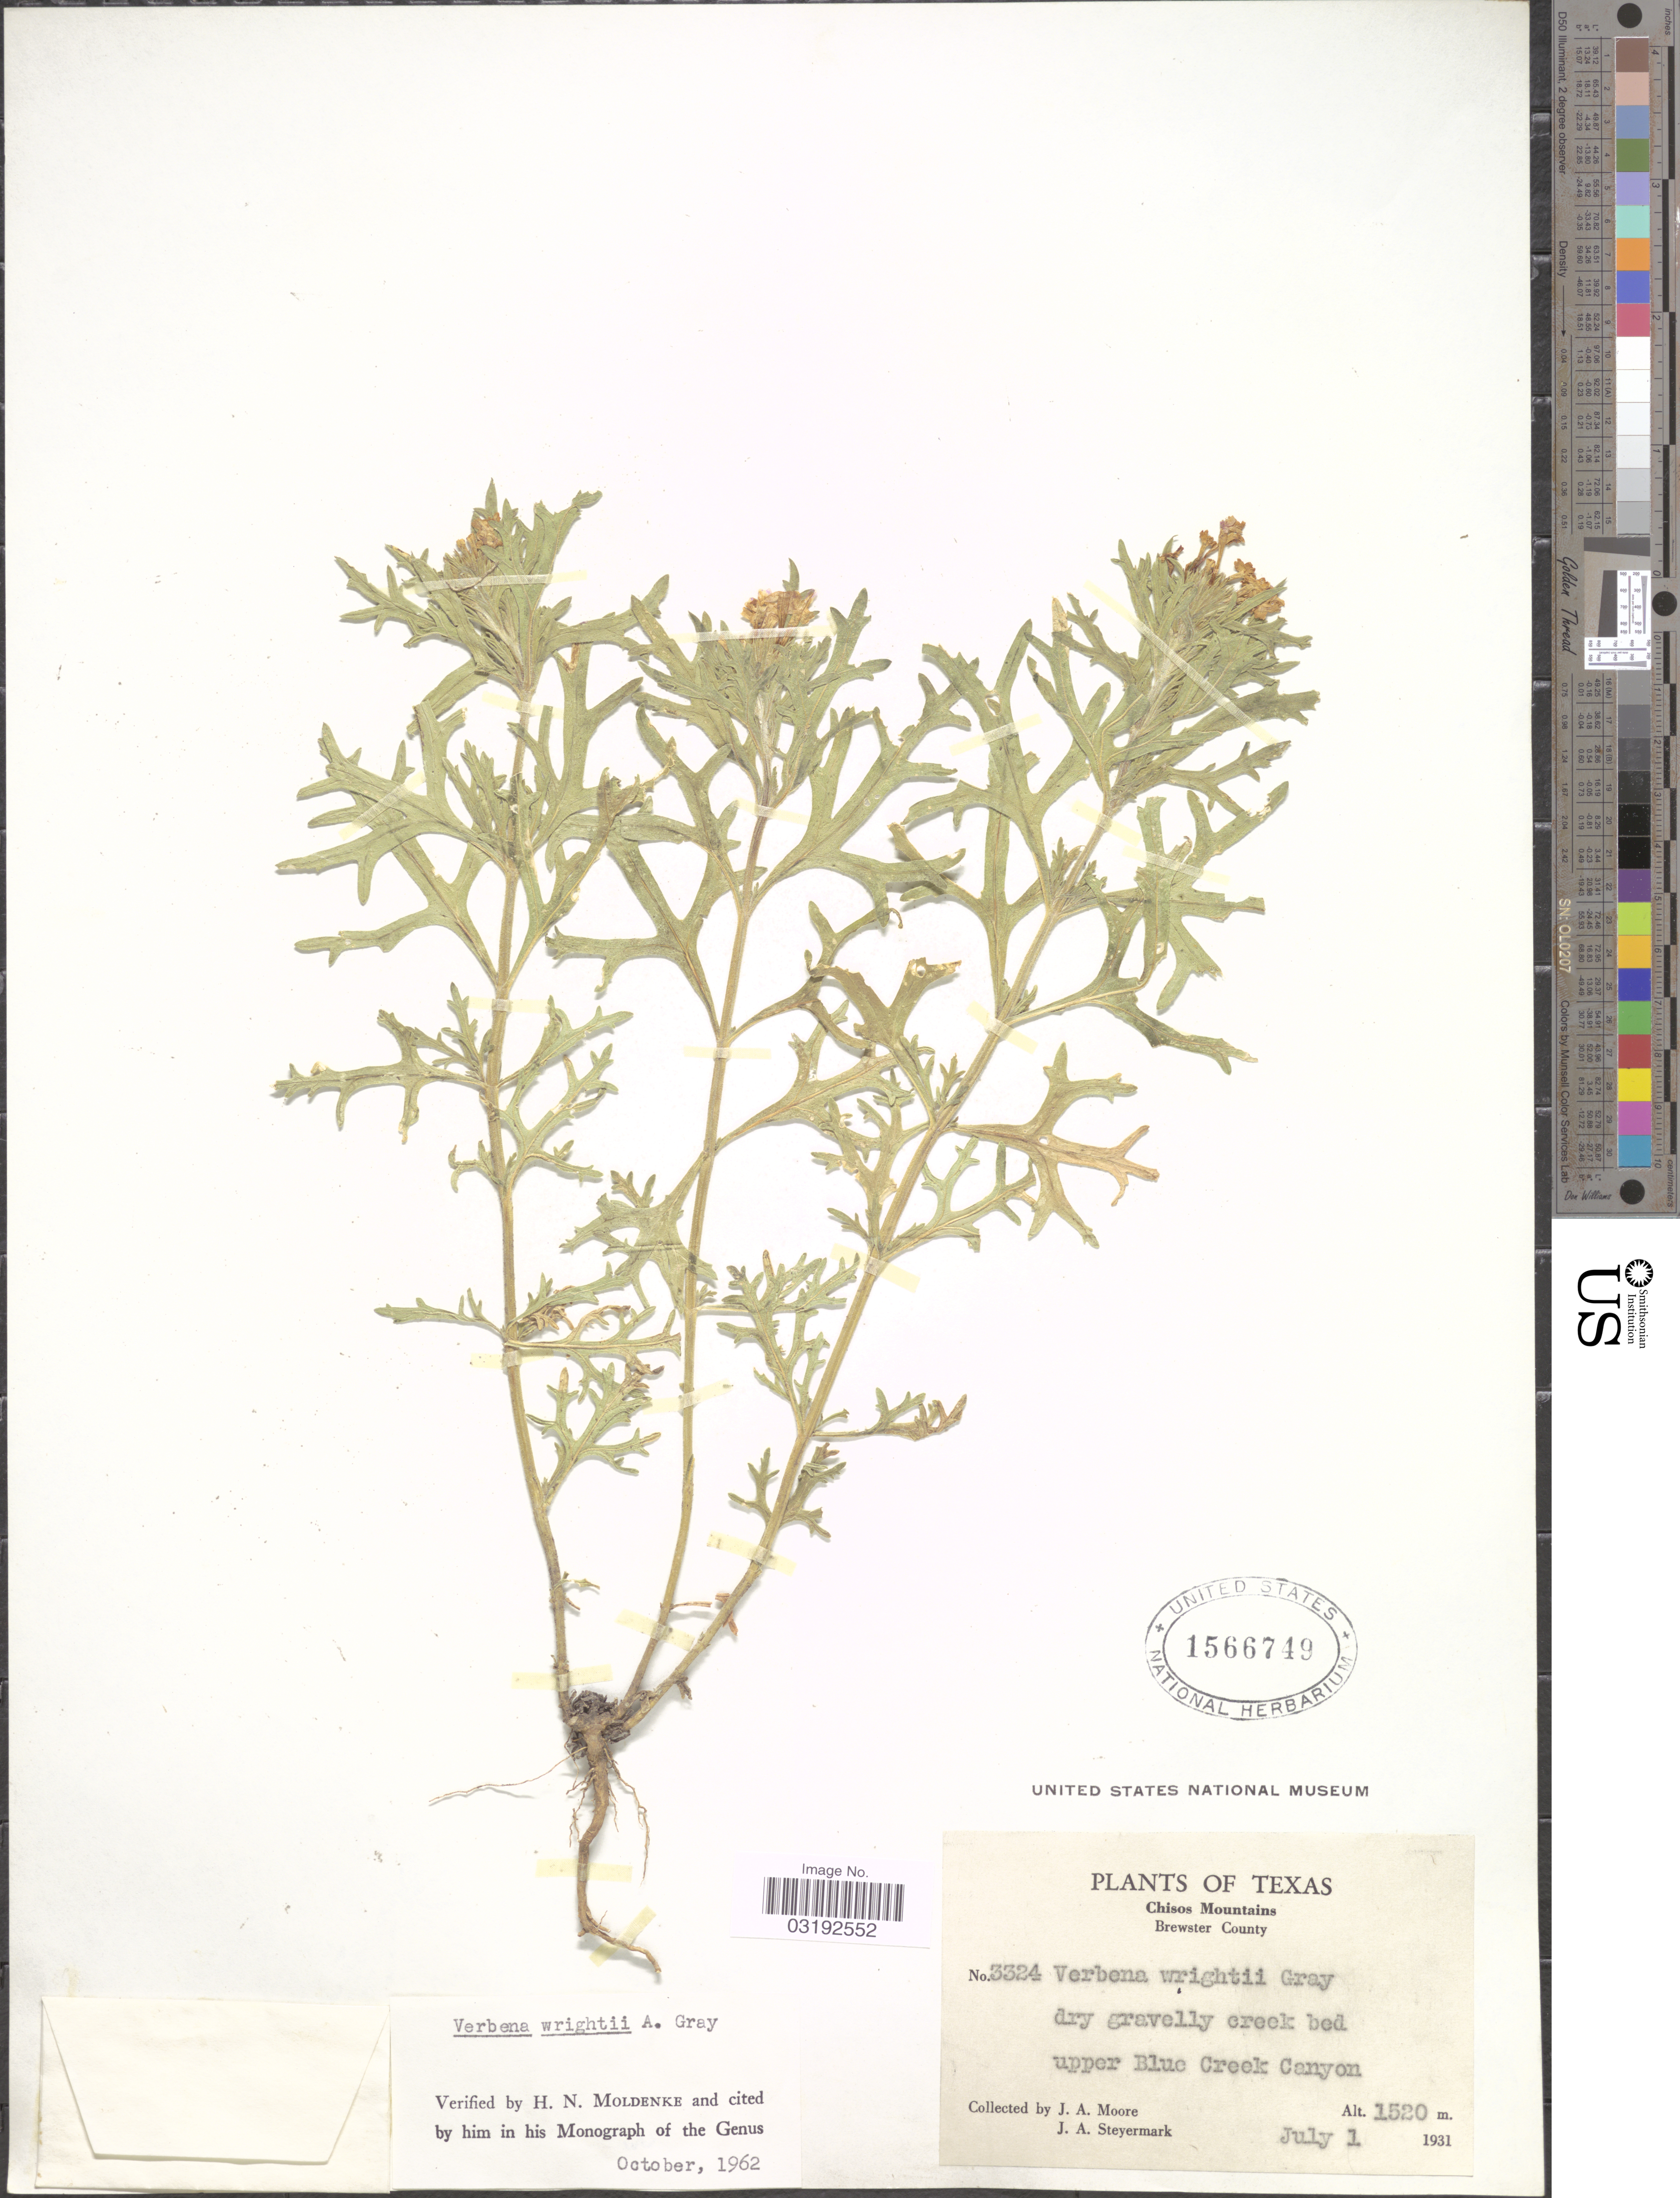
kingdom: Plantae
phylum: Tracheophyta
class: Magnoliopsida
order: Lamiales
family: Verbenaceae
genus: Verbena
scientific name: Verbena wrightii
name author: A. Gray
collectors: J. A. Moore & J. Steyermark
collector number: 3324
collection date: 1931-07-01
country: United States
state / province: Texas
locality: Chisos Mountains. Brewster County. Dry gravelly creek bed upper Blue Creek Canyon.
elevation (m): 1520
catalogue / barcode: US 1566749